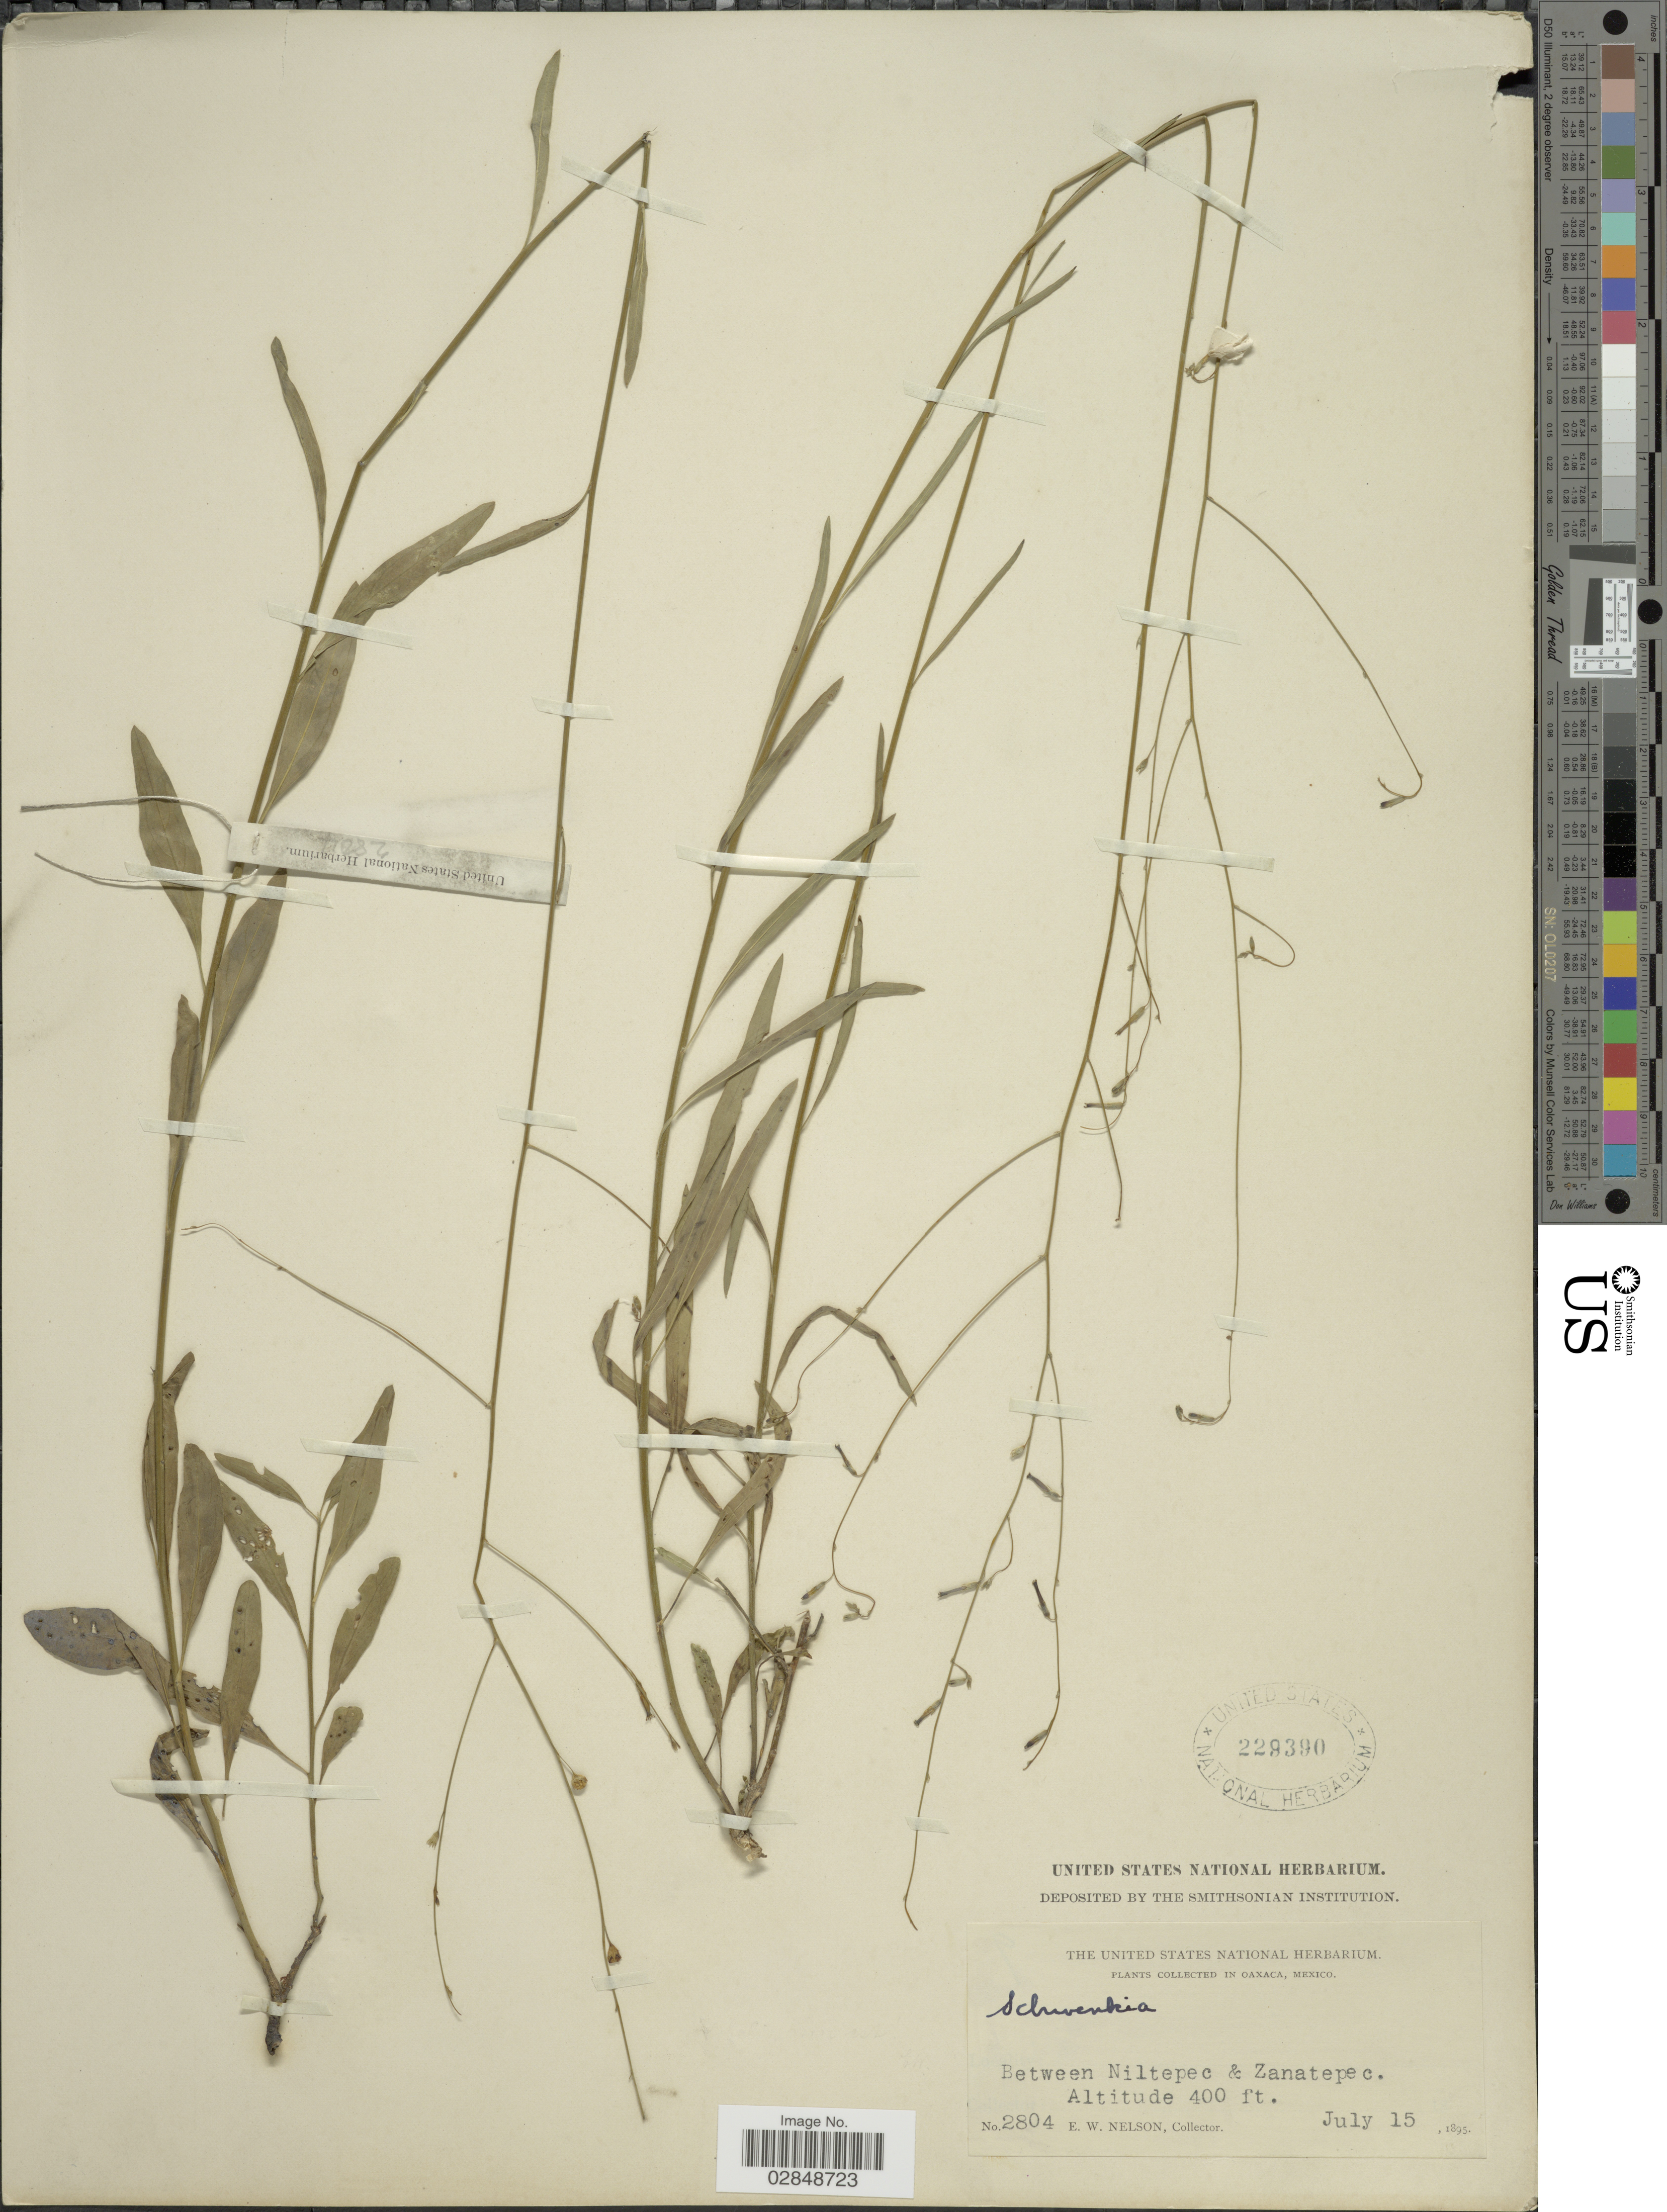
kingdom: Plantae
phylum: Tracheophyta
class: Magnoliopsida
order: Solanales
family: Solanaceae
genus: Schwenckia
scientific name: Schwenckia americana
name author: L.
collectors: E. W. Nelson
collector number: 2804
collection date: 1895-07-15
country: Mexico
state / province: Oaxaca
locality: Between Niltepec & Zanatepec.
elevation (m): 122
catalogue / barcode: US 229390